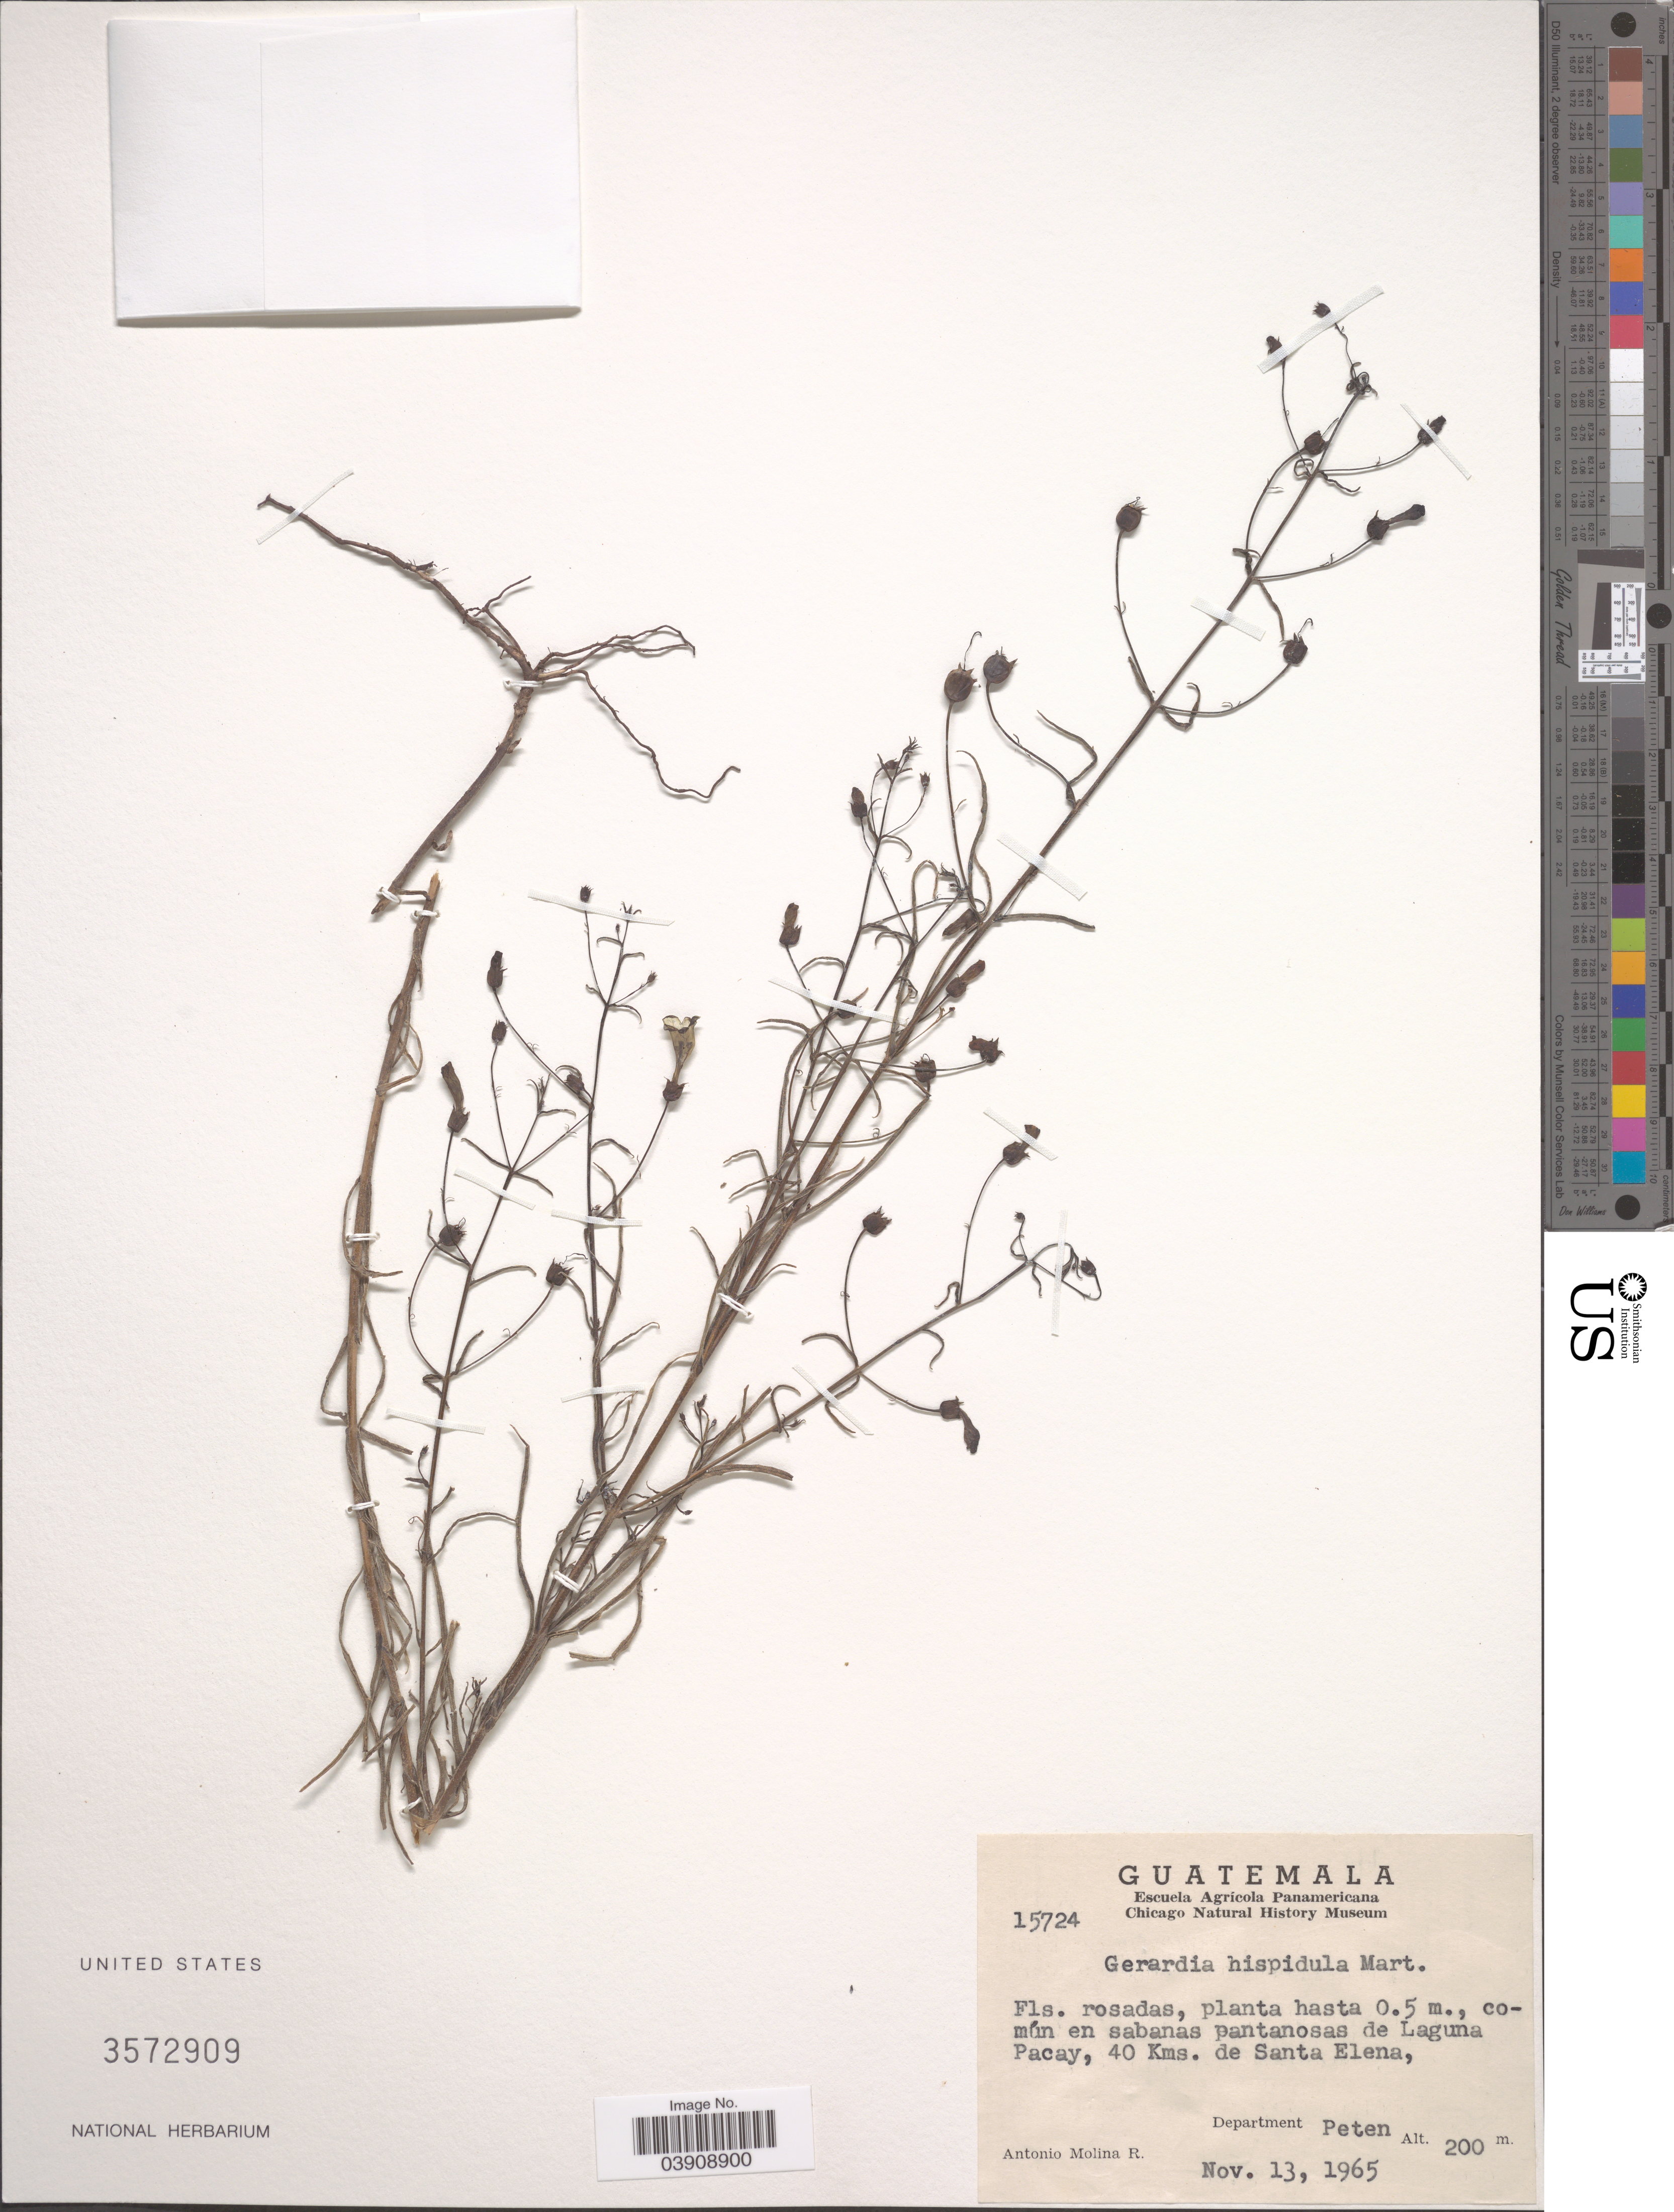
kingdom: Plantae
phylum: Tracheophyta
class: Magnoliopsida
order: Lamiales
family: Orobanchaceae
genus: Agalinis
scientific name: Agalinis hispidula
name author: (Mart.) D'Arcy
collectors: A. Molina R.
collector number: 15724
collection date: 1965-11-13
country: Guatemala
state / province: El Peten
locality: En sabanas pantanosas de Laguna Pacay, 40 Kms. de Santa Elena, Department Peten.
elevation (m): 200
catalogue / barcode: US 3572909